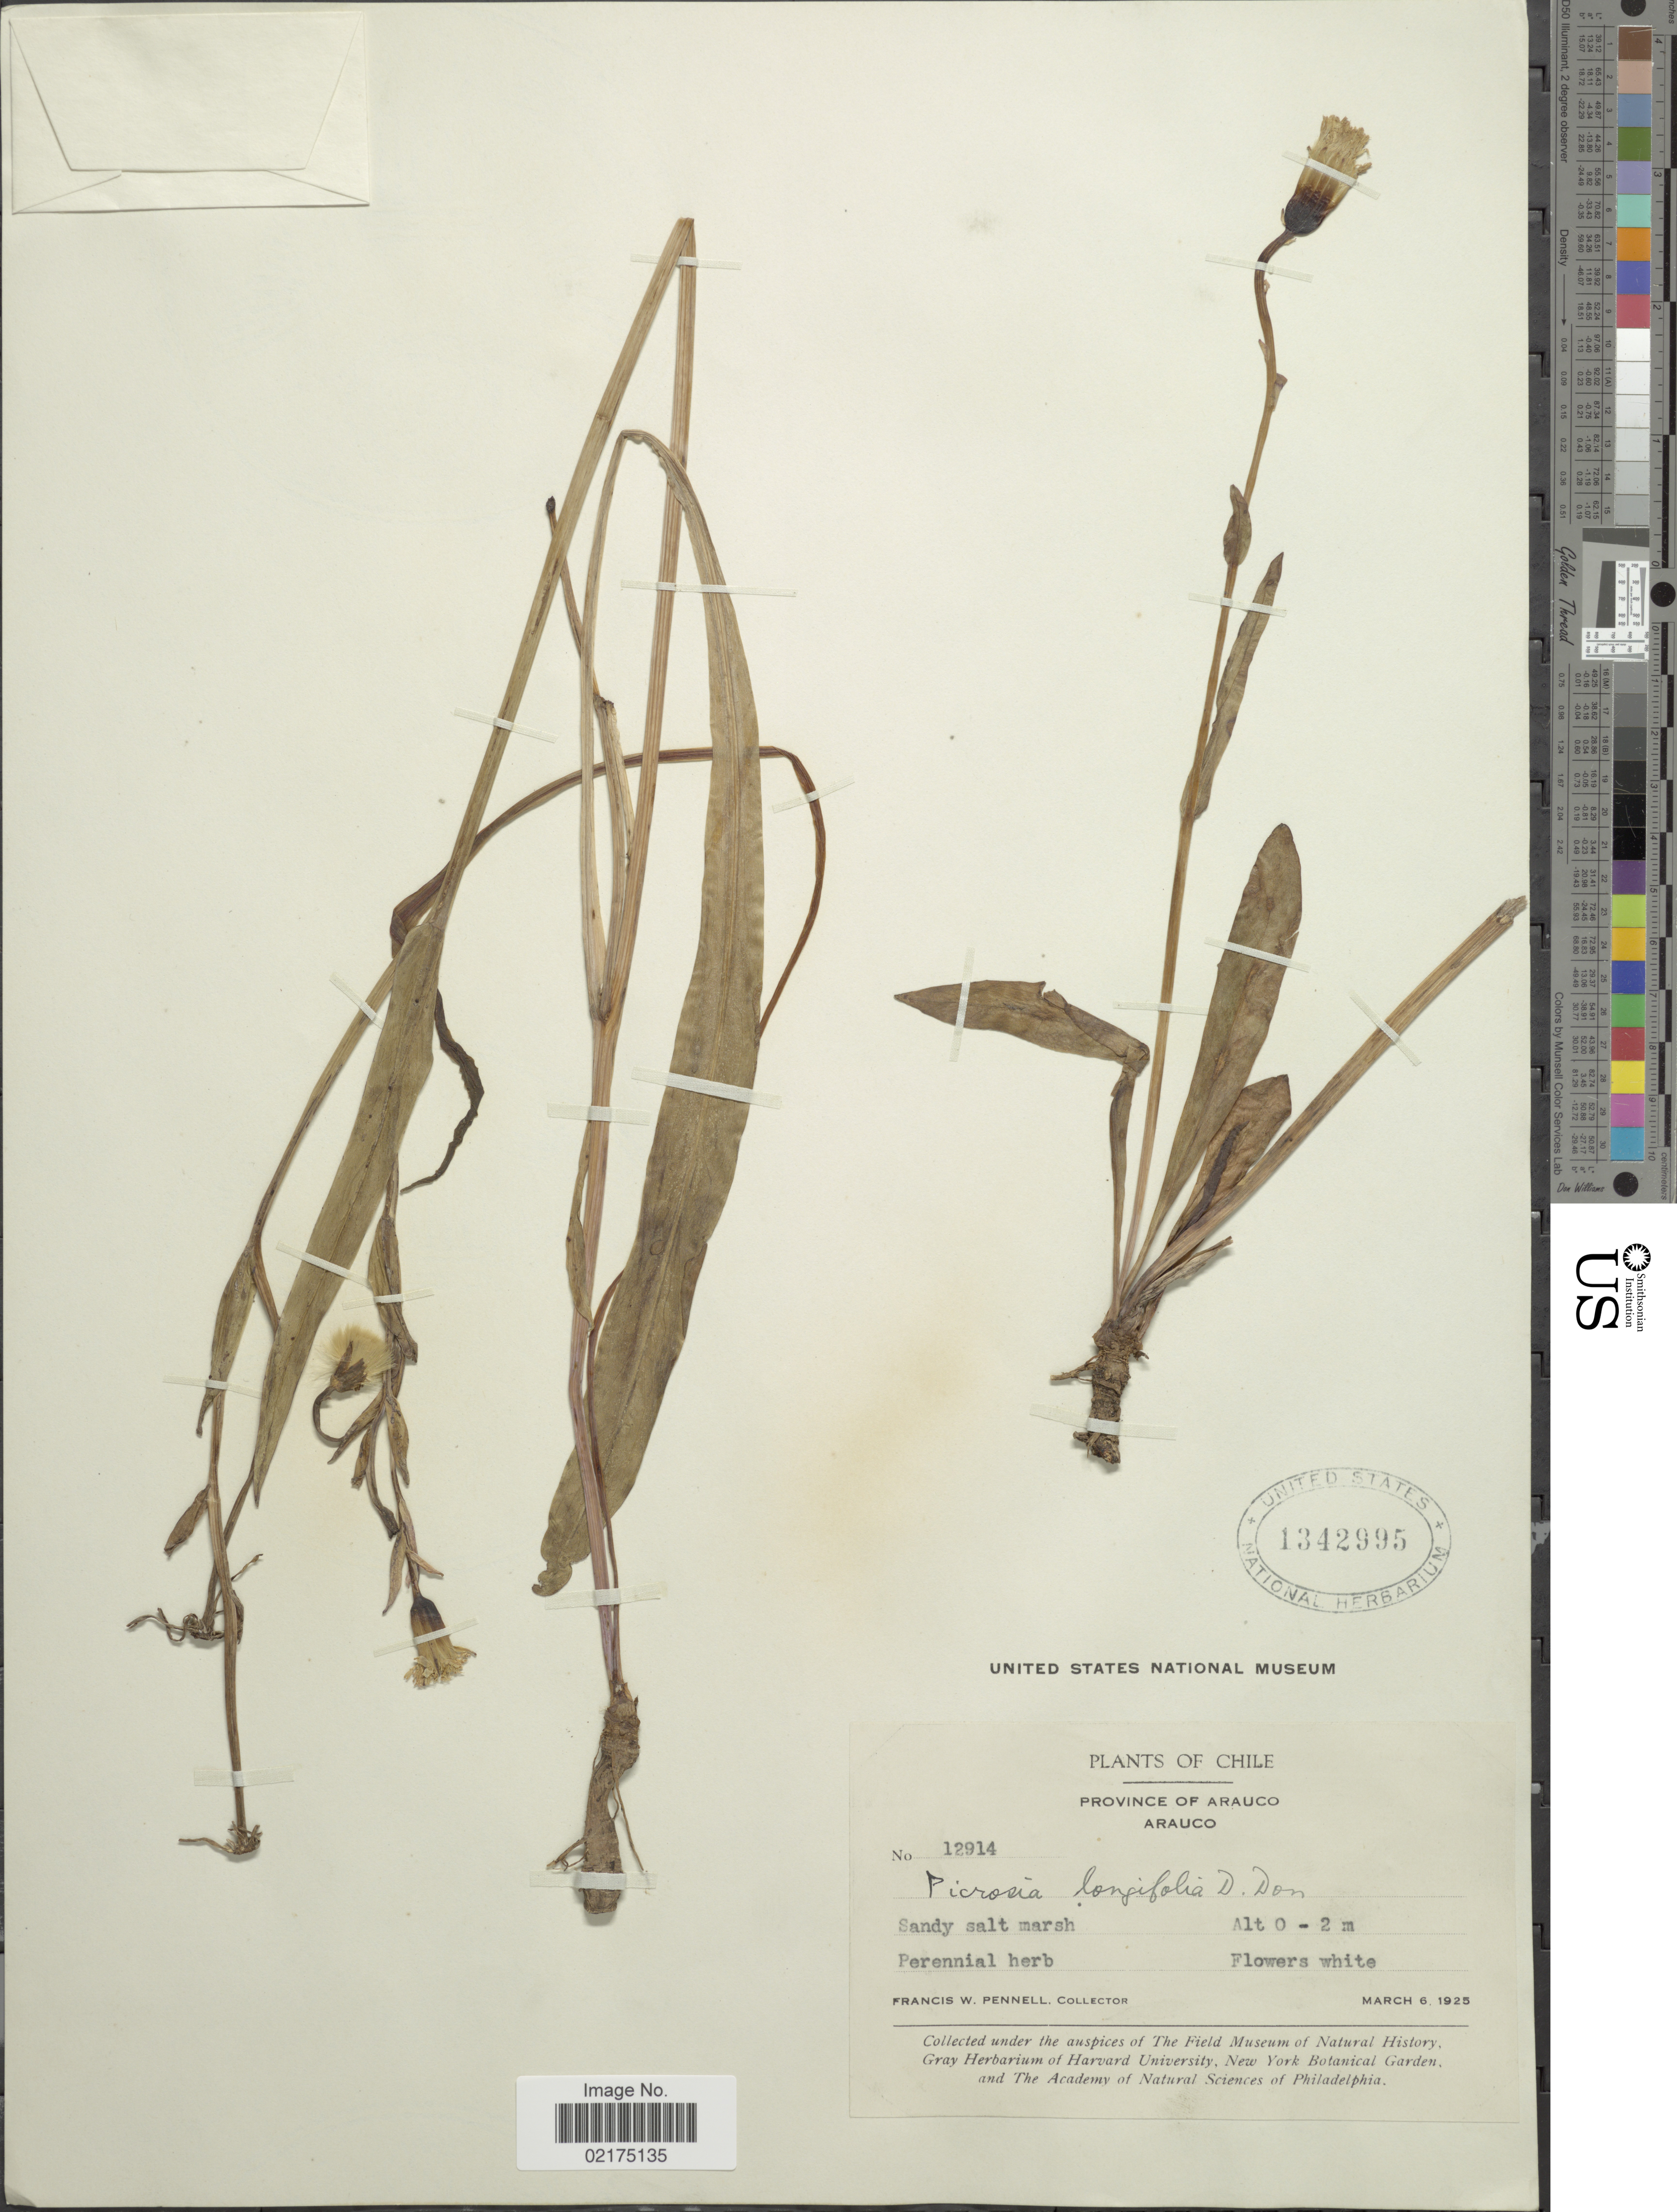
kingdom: Plantae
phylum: Tracheophyta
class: Magnoliopsida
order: Asterales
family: Asteraceae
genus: Picrosia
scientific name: Picrosia longifolia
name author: D. Don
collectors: F. W. Pennell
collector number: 12914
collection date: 1925-03-06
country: Chile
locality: Province of Arauco, Arauco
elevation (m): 0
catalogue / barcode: US 1342995